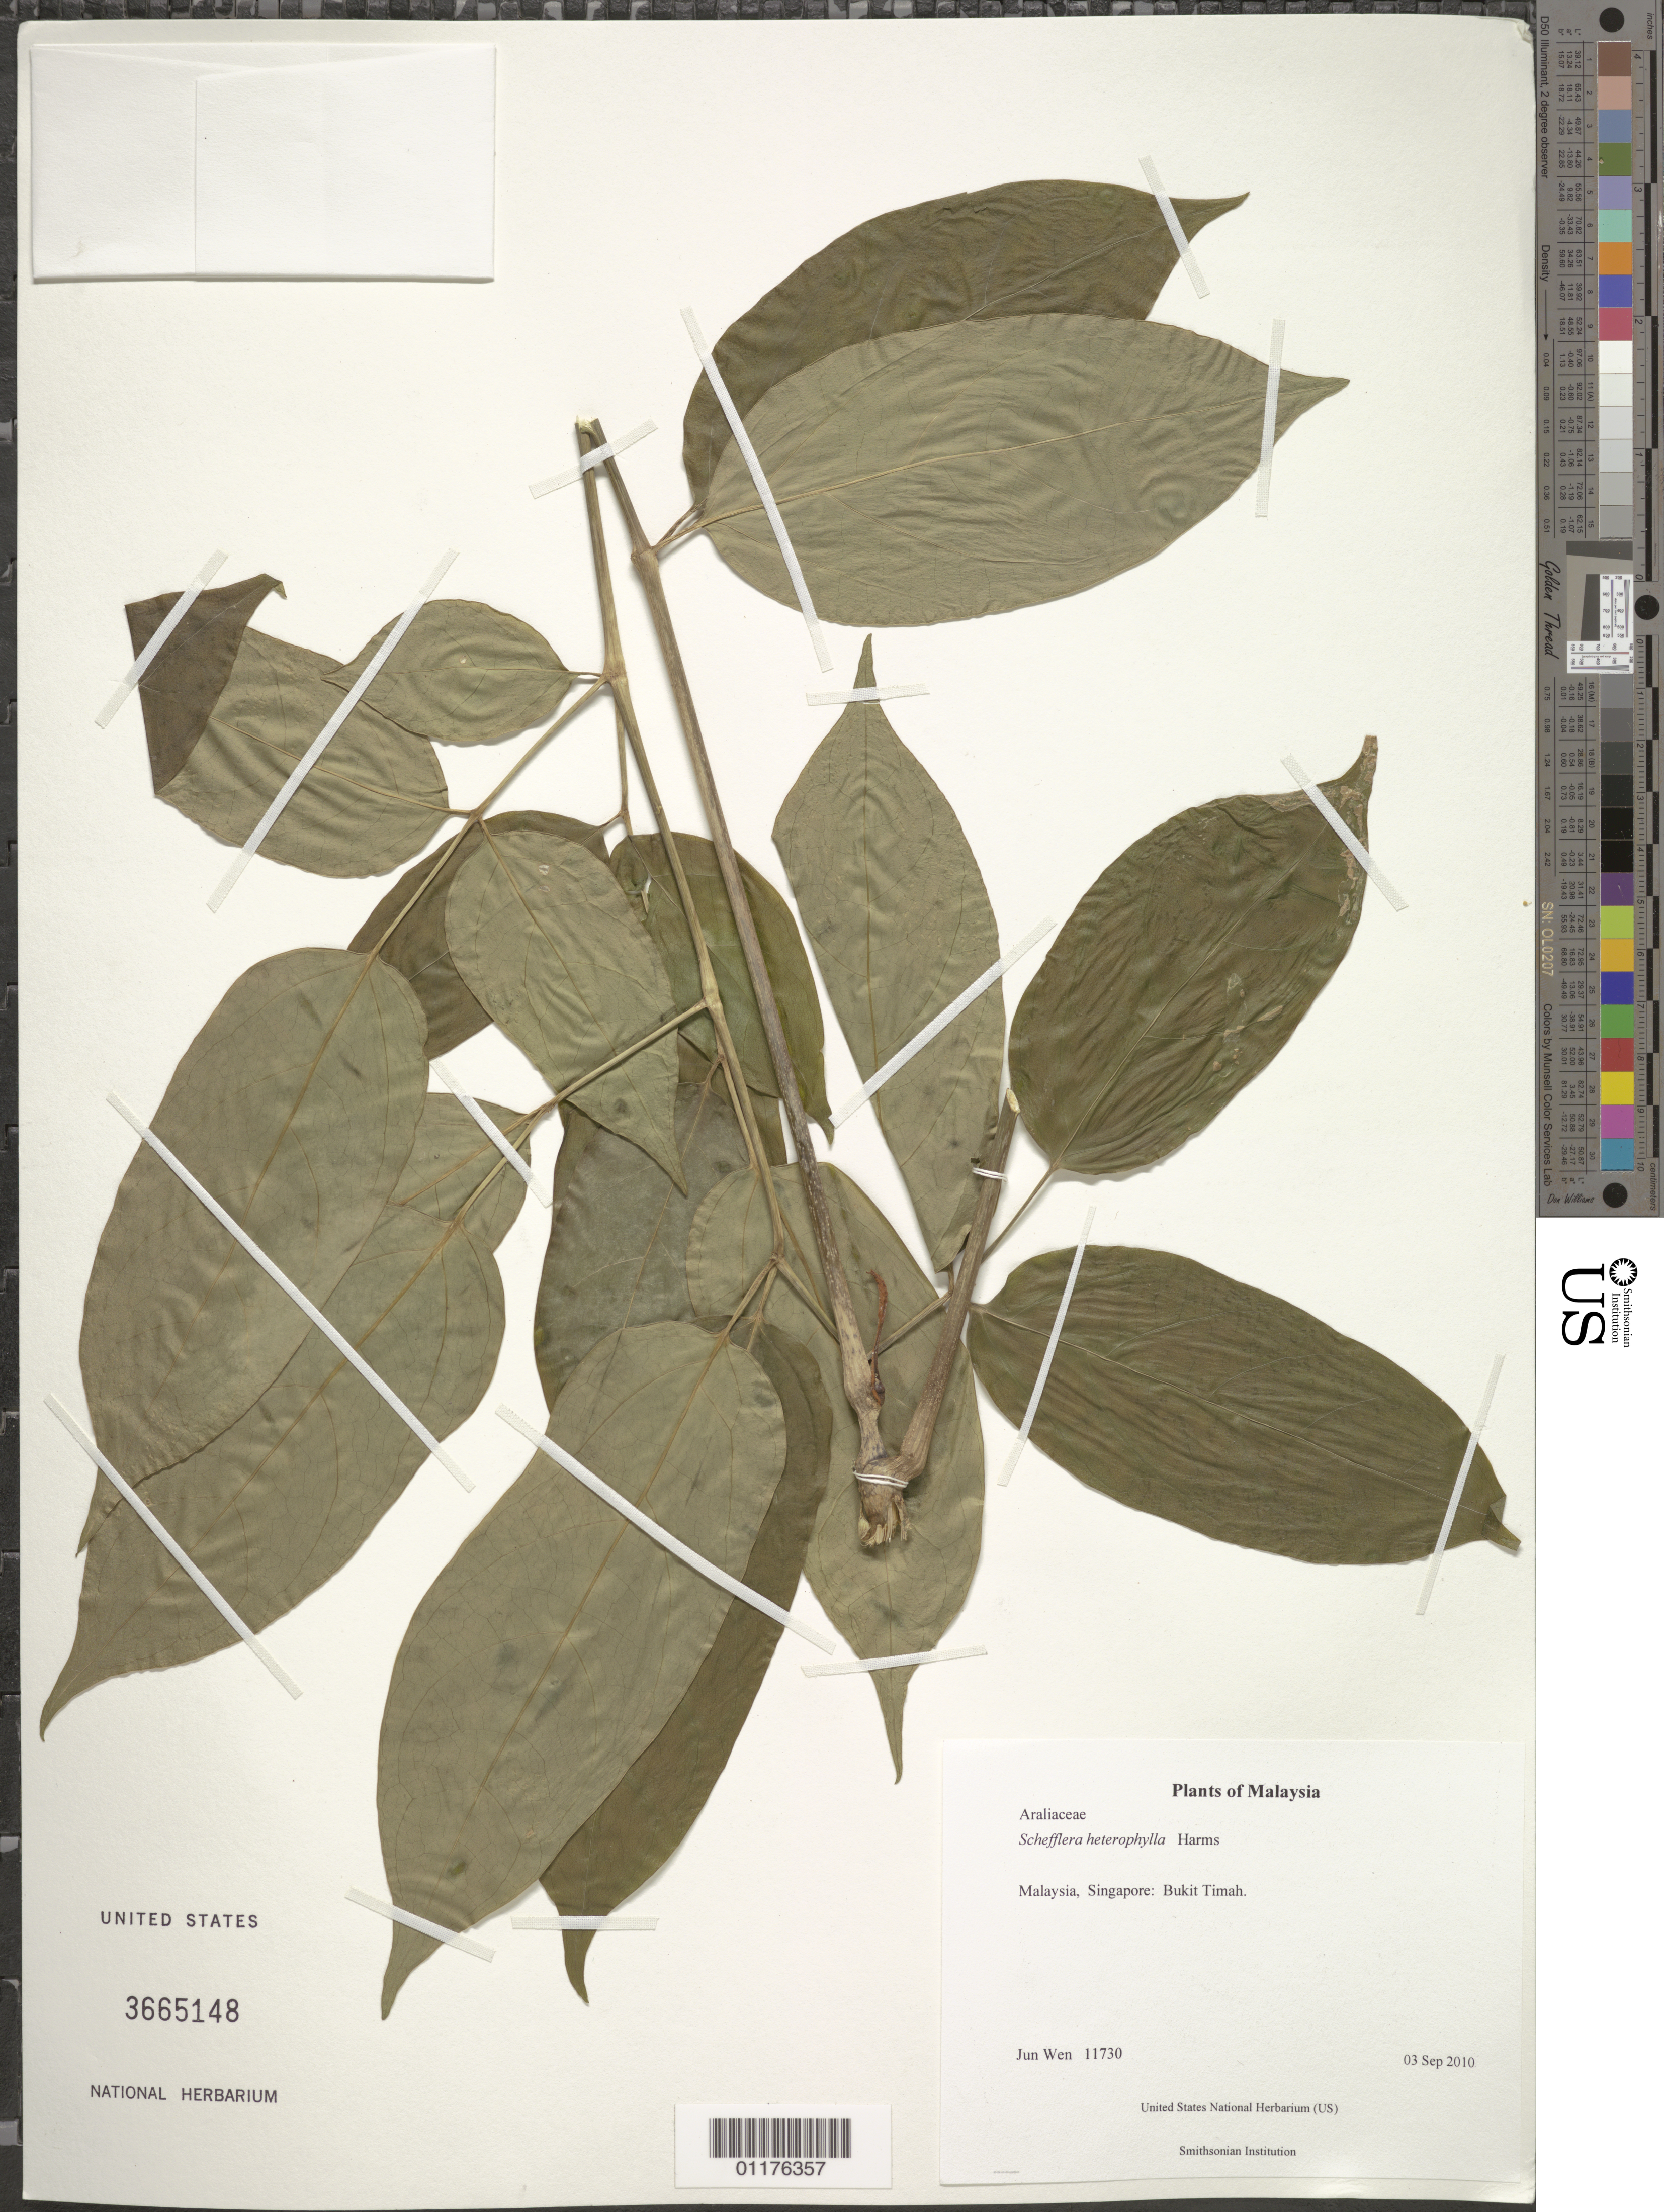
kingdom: Plantae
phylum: Tracheophyta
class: Magnoliopsida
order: Apiales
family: Araliaceae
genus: Heptapleurum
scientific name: Heptapleurum heterophyllum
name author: (Wall. ex G. Don) Seem.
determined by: Wagner, W. L., (BOT), Smithsonian Institution - National Museum of Natural History (UNITED STATES)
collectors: J. Wen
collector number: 11730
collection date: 2010-09-03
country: Malaysia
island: Borneo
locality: Singapore: Bukit Timah.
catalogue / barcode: US 3665148